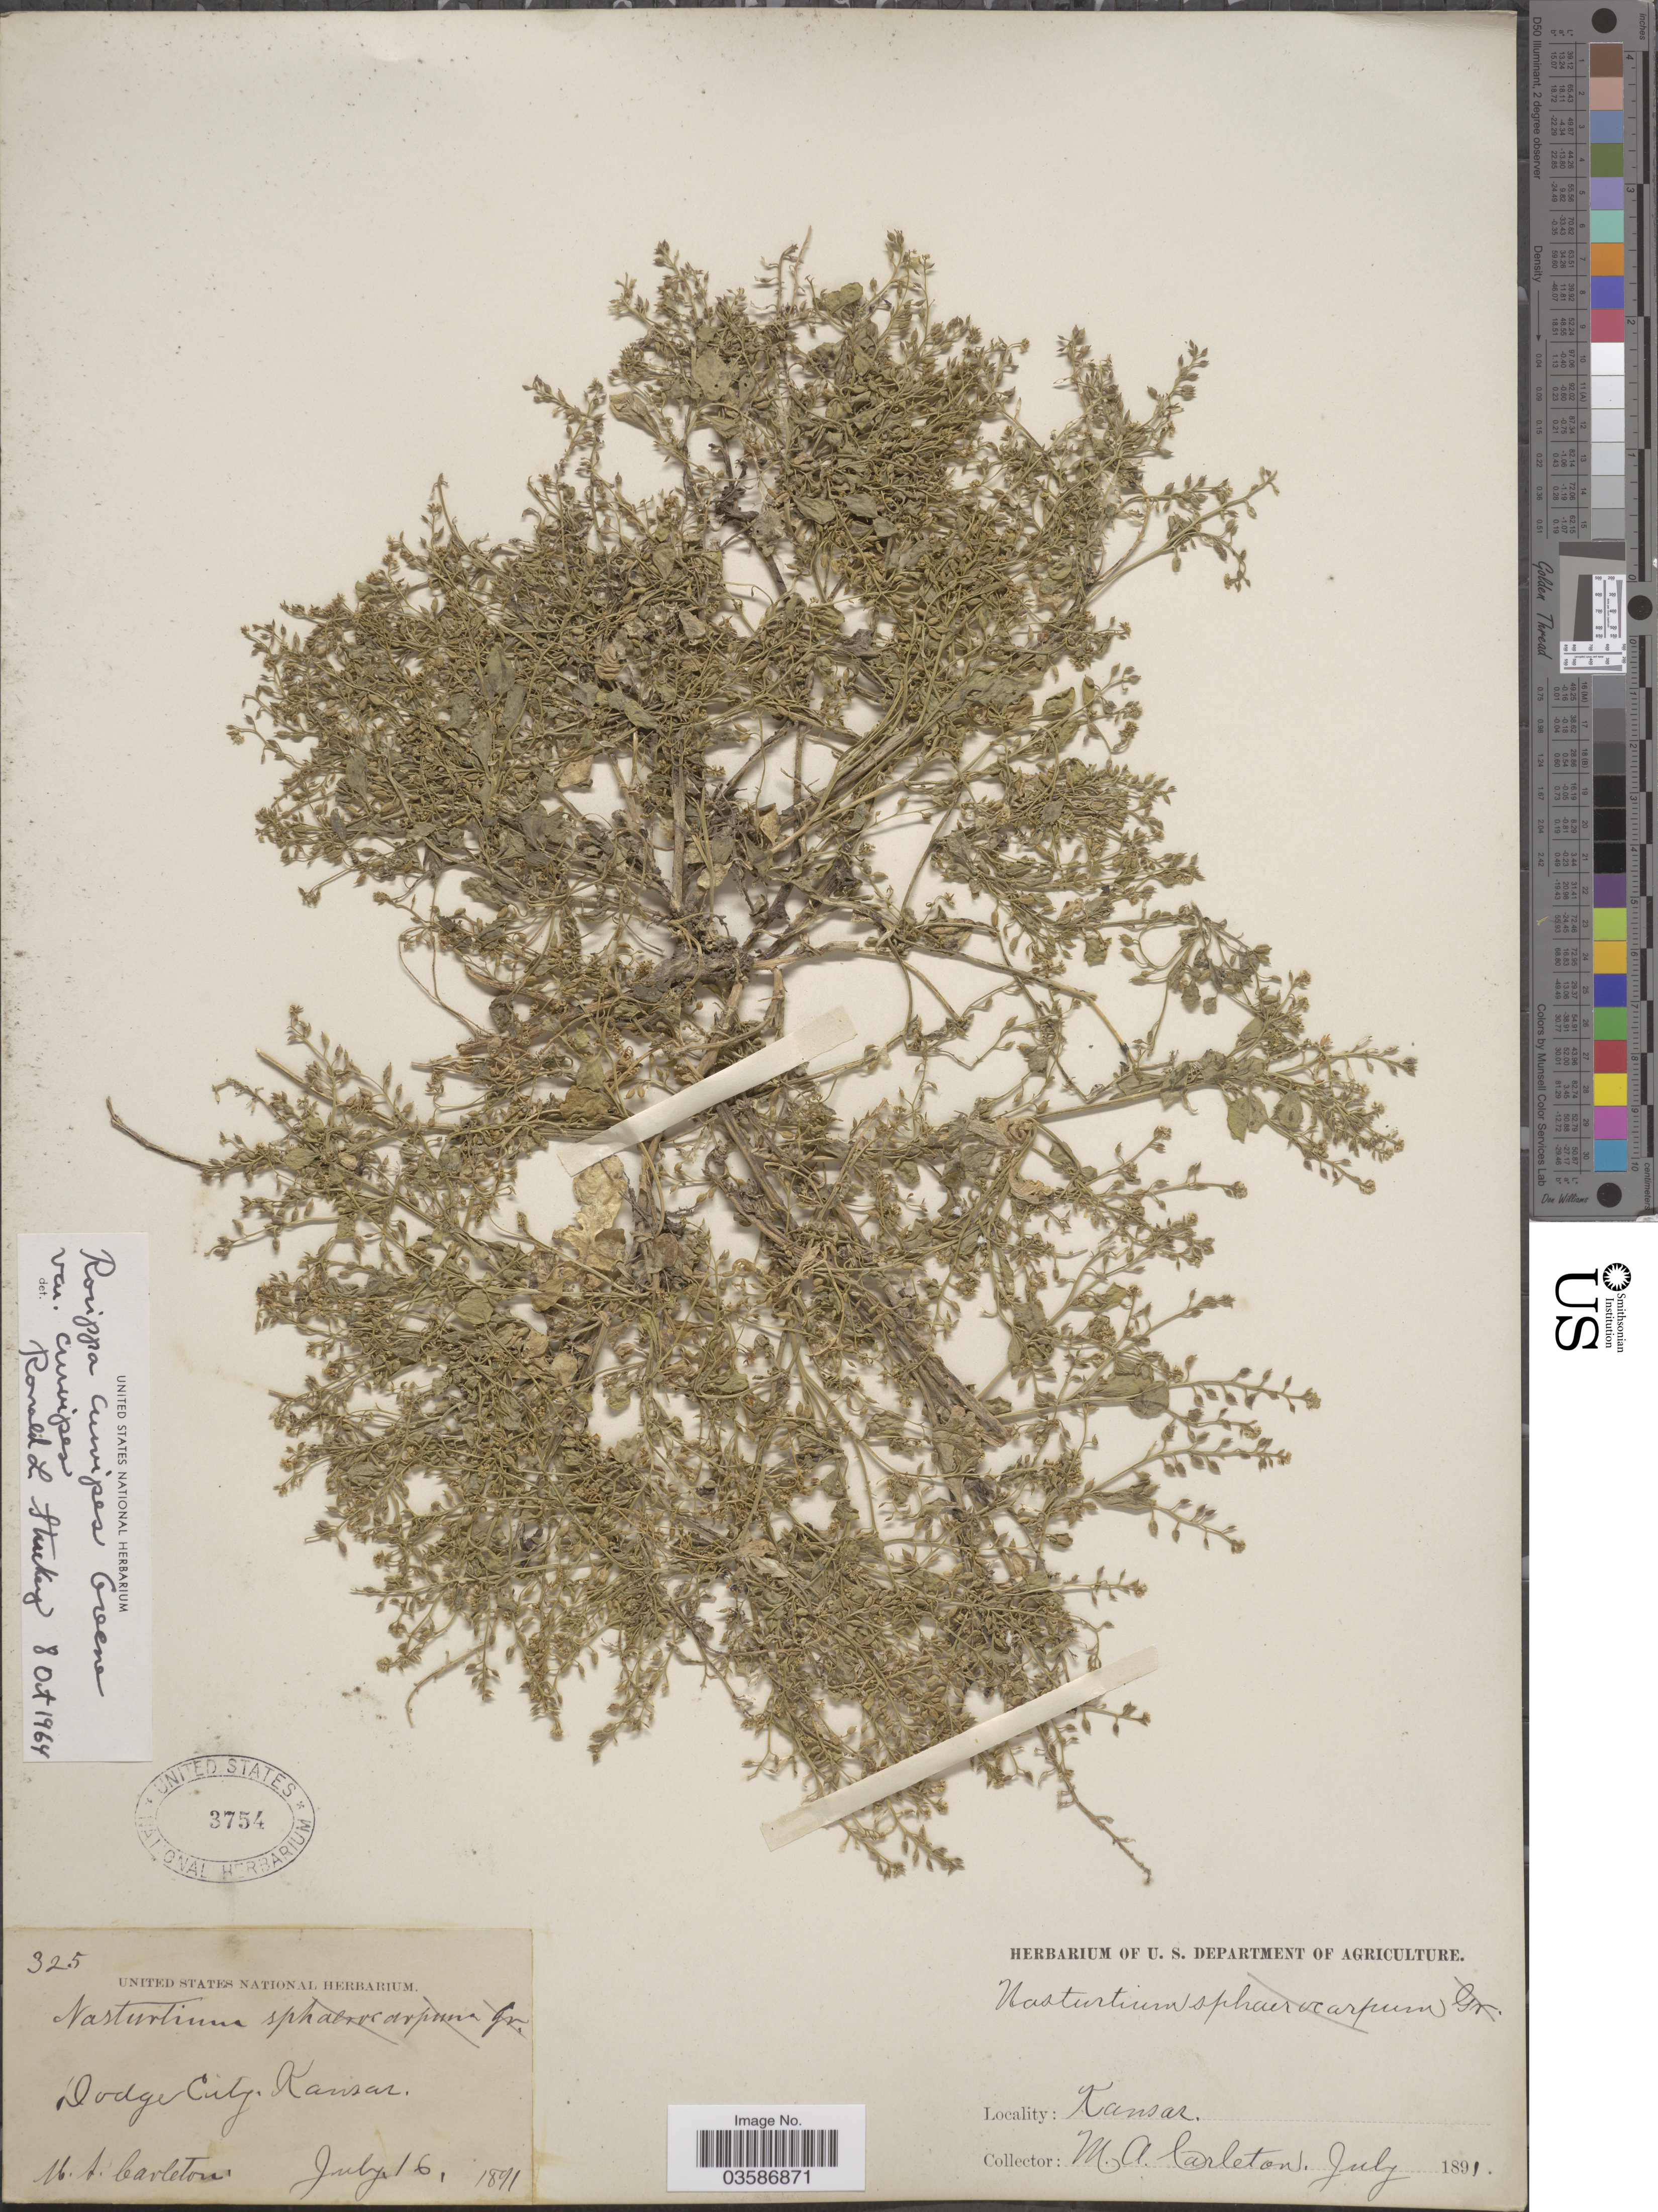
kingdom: Plantae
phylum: Tracheophyta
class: Magnoliopsida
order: Brassicales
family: Brassicaceae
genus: Rorippa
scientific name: Rorippa curvipes var. curvipes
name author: Greene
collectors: M. A. Carleton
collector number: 325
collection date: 1891-07-16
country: United States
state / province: Kansas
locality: Dodge City.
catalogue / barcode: US 3754